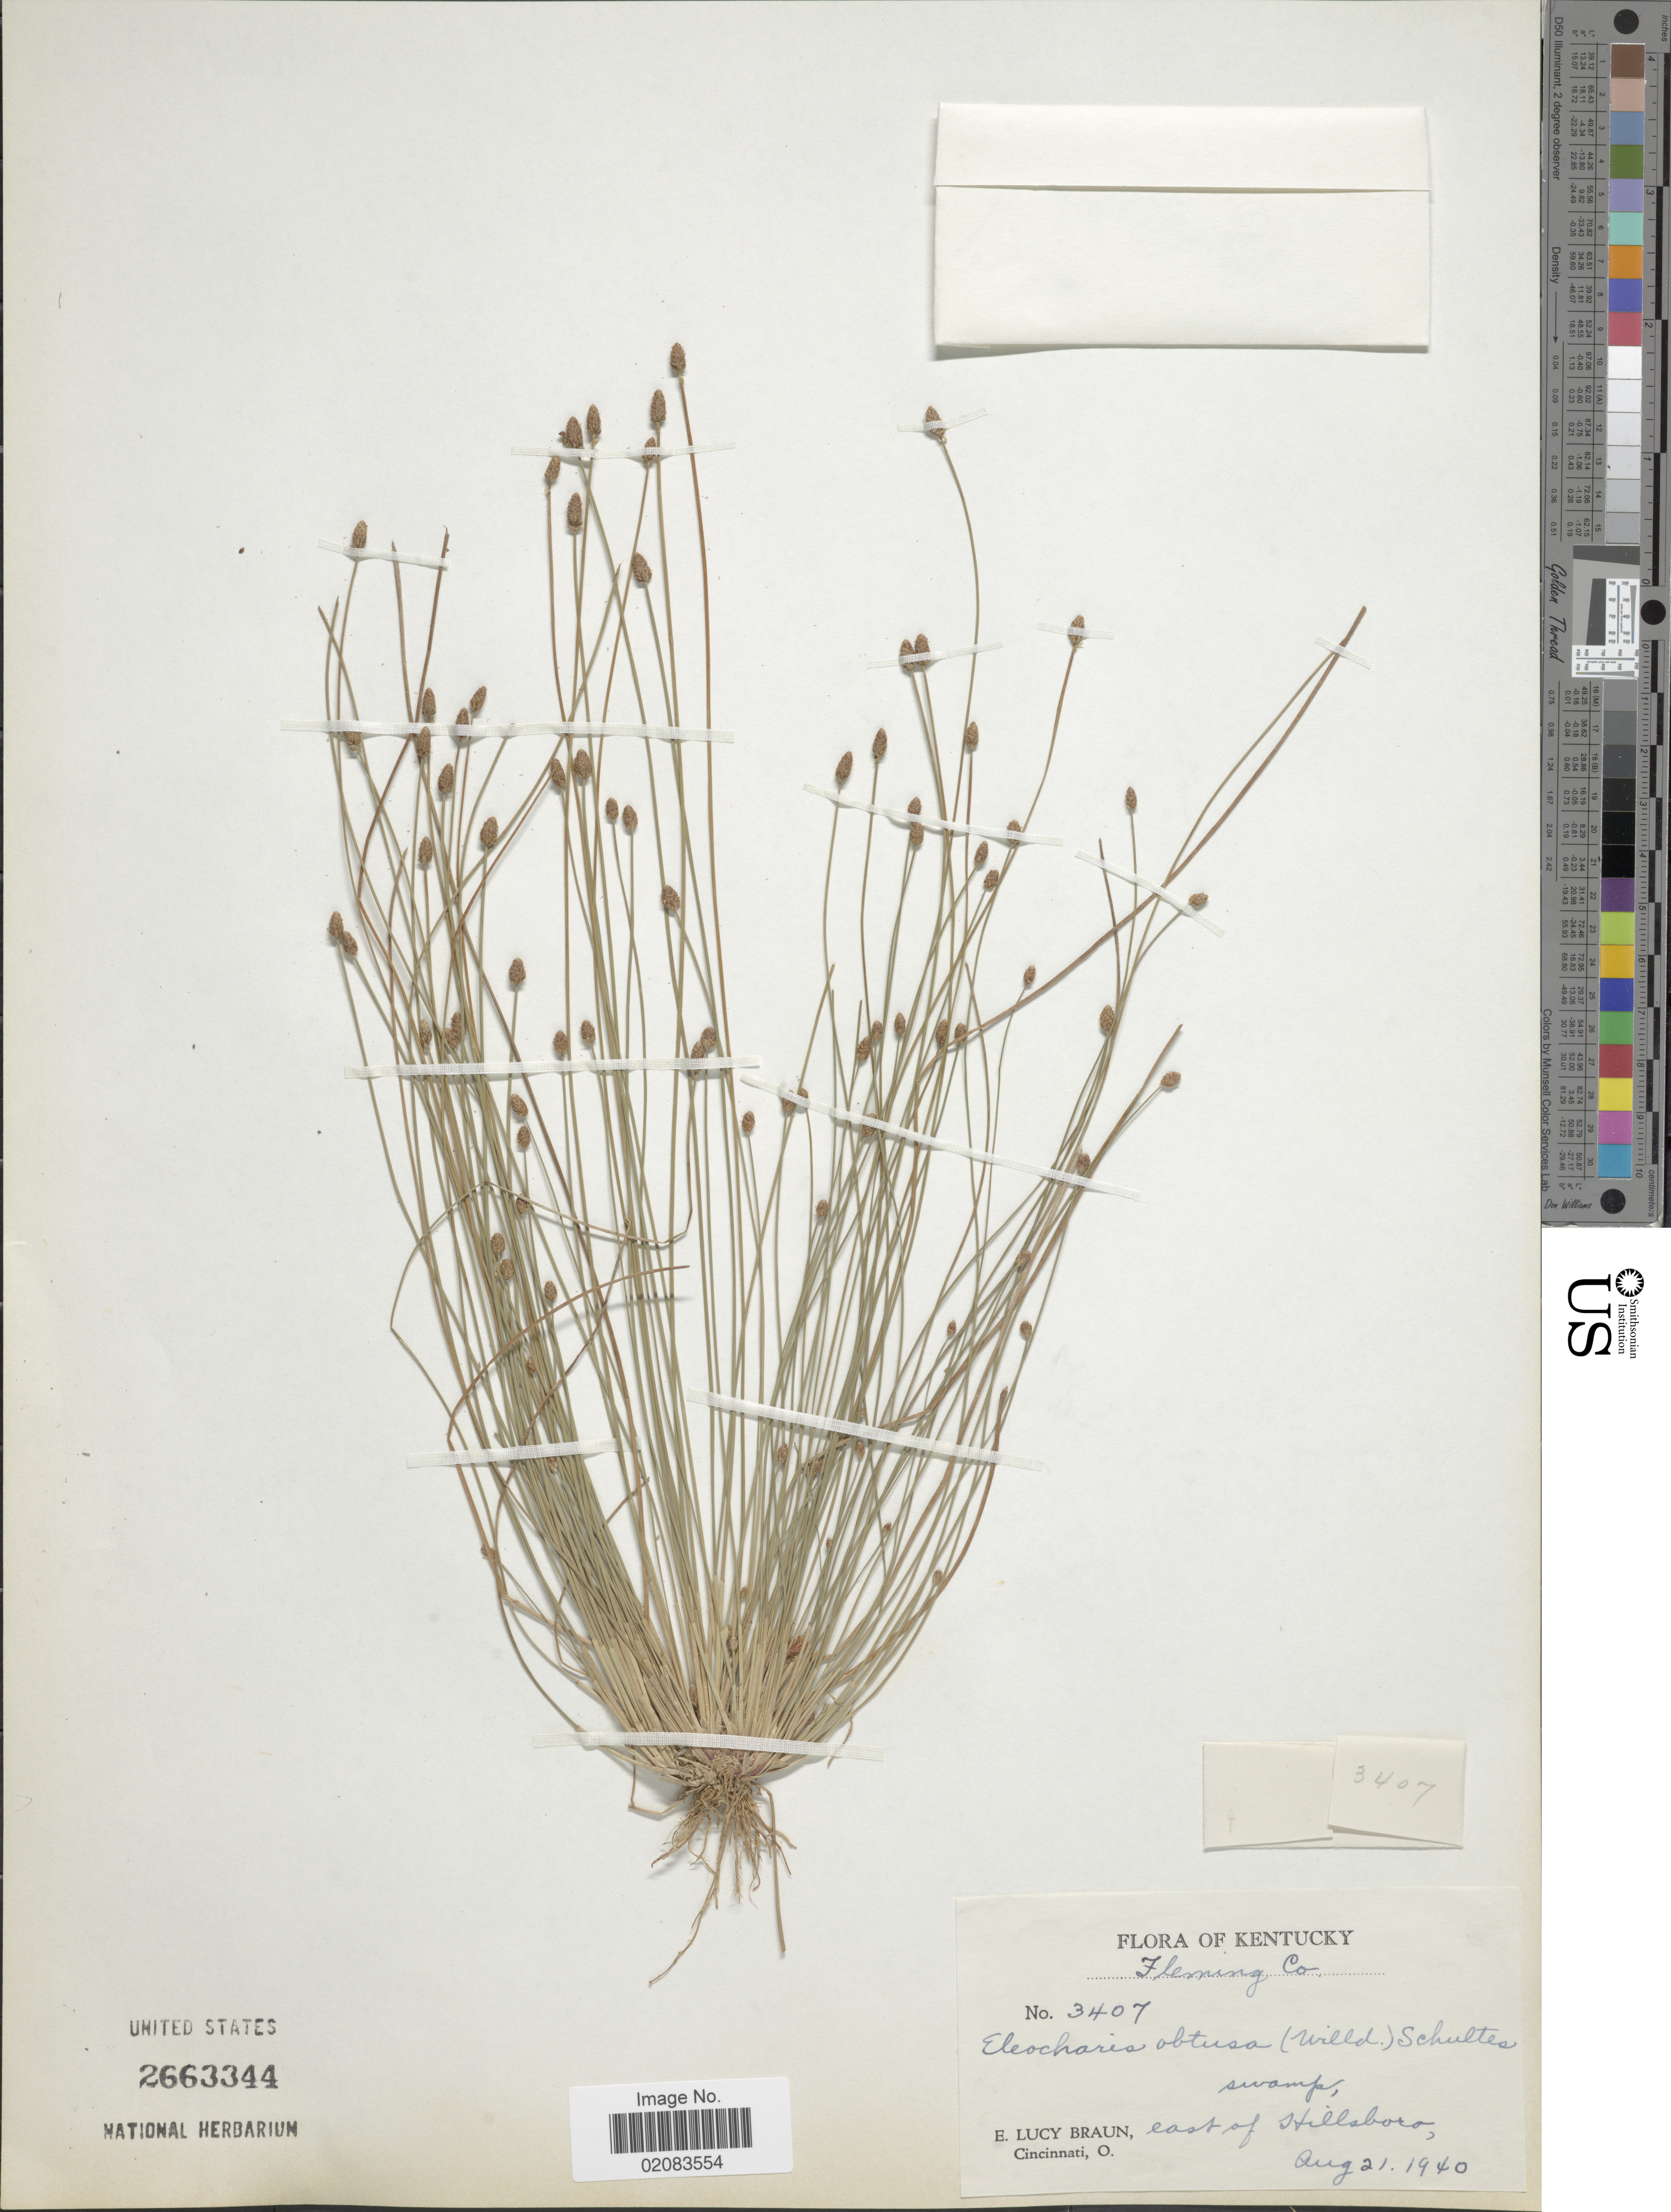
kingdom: Plantae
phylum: Tracheophyta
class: Liliopsida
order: Poales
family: Cyperaceae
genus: Eleocharis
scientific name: Eleocharis obtusa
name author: (Willd.) Schult.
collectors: E. L. Braun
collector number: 3407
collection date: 1940-08-21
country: United States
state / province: Kentucky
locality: Fleming Co, swamp, east of Hillsboro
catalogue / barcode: US 2663344